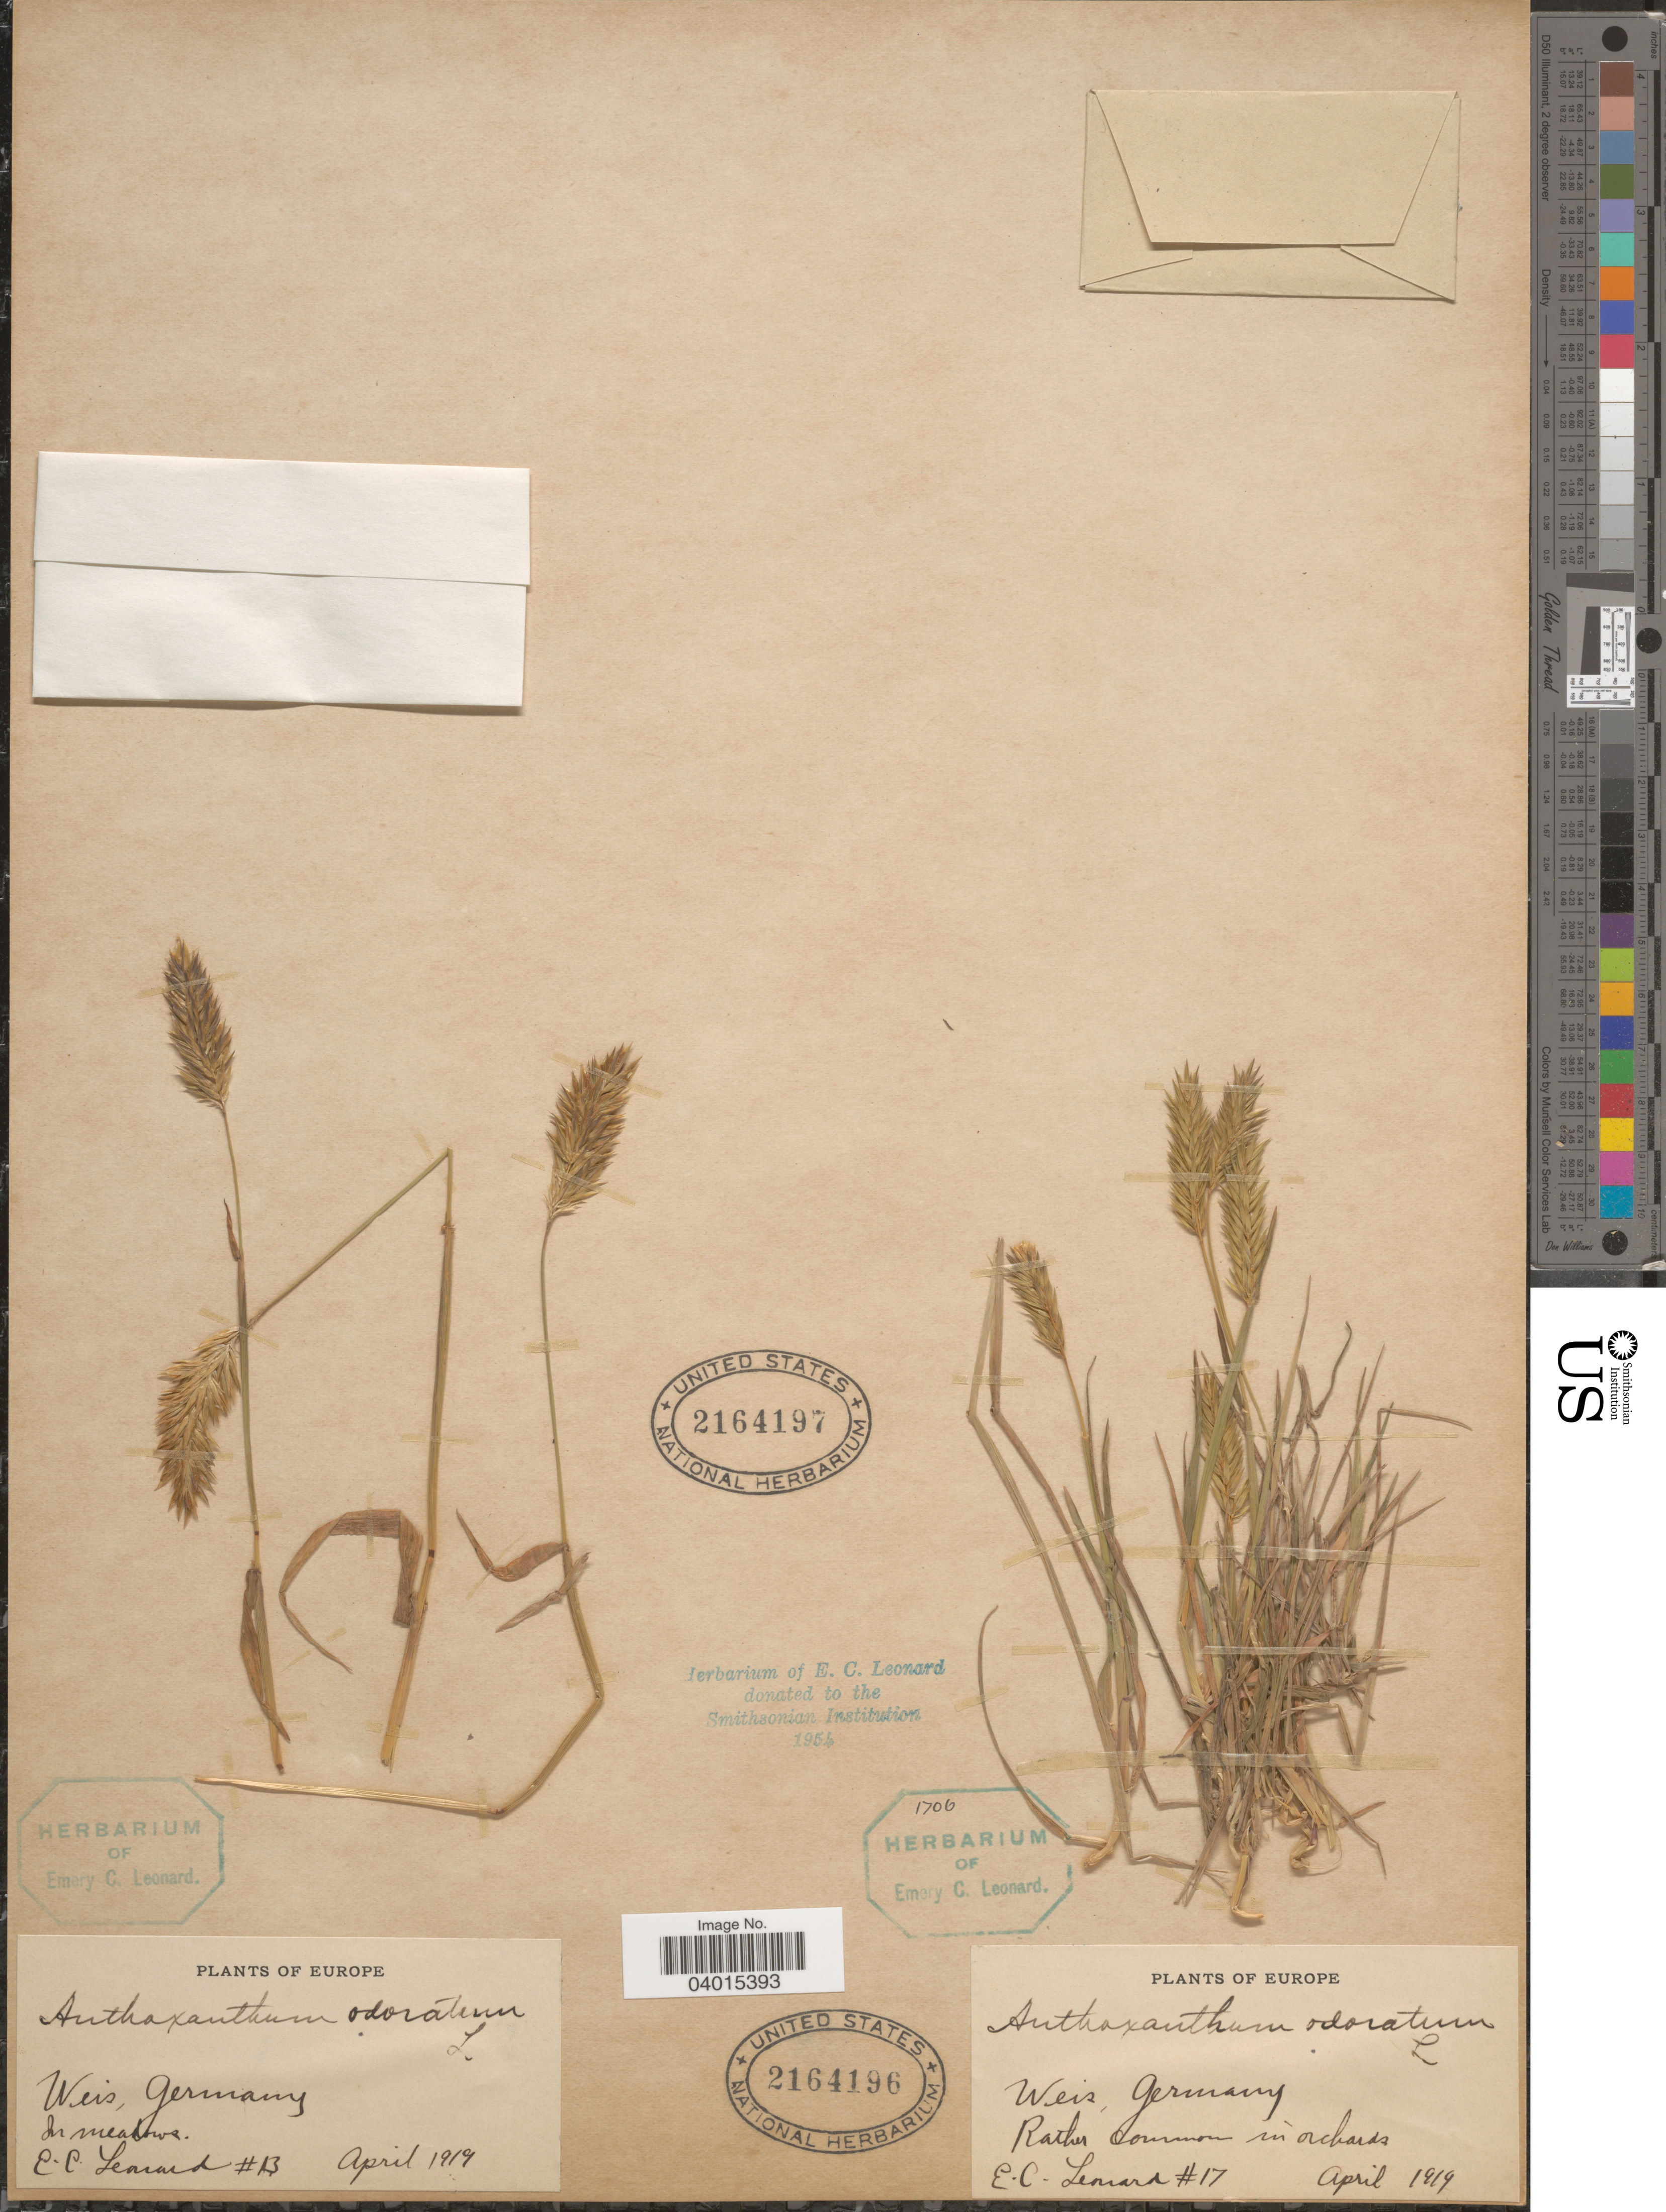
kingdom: Plantae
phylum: Tracheophyta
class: Liliopsida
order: Poales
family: Poaceae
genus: Anthoxanthum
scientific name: Anthoxanthum odoratum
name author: L.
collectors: E. C. Leonard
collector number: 13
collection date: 1919-04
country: Germany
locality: Weis.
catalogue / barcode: US 2164197